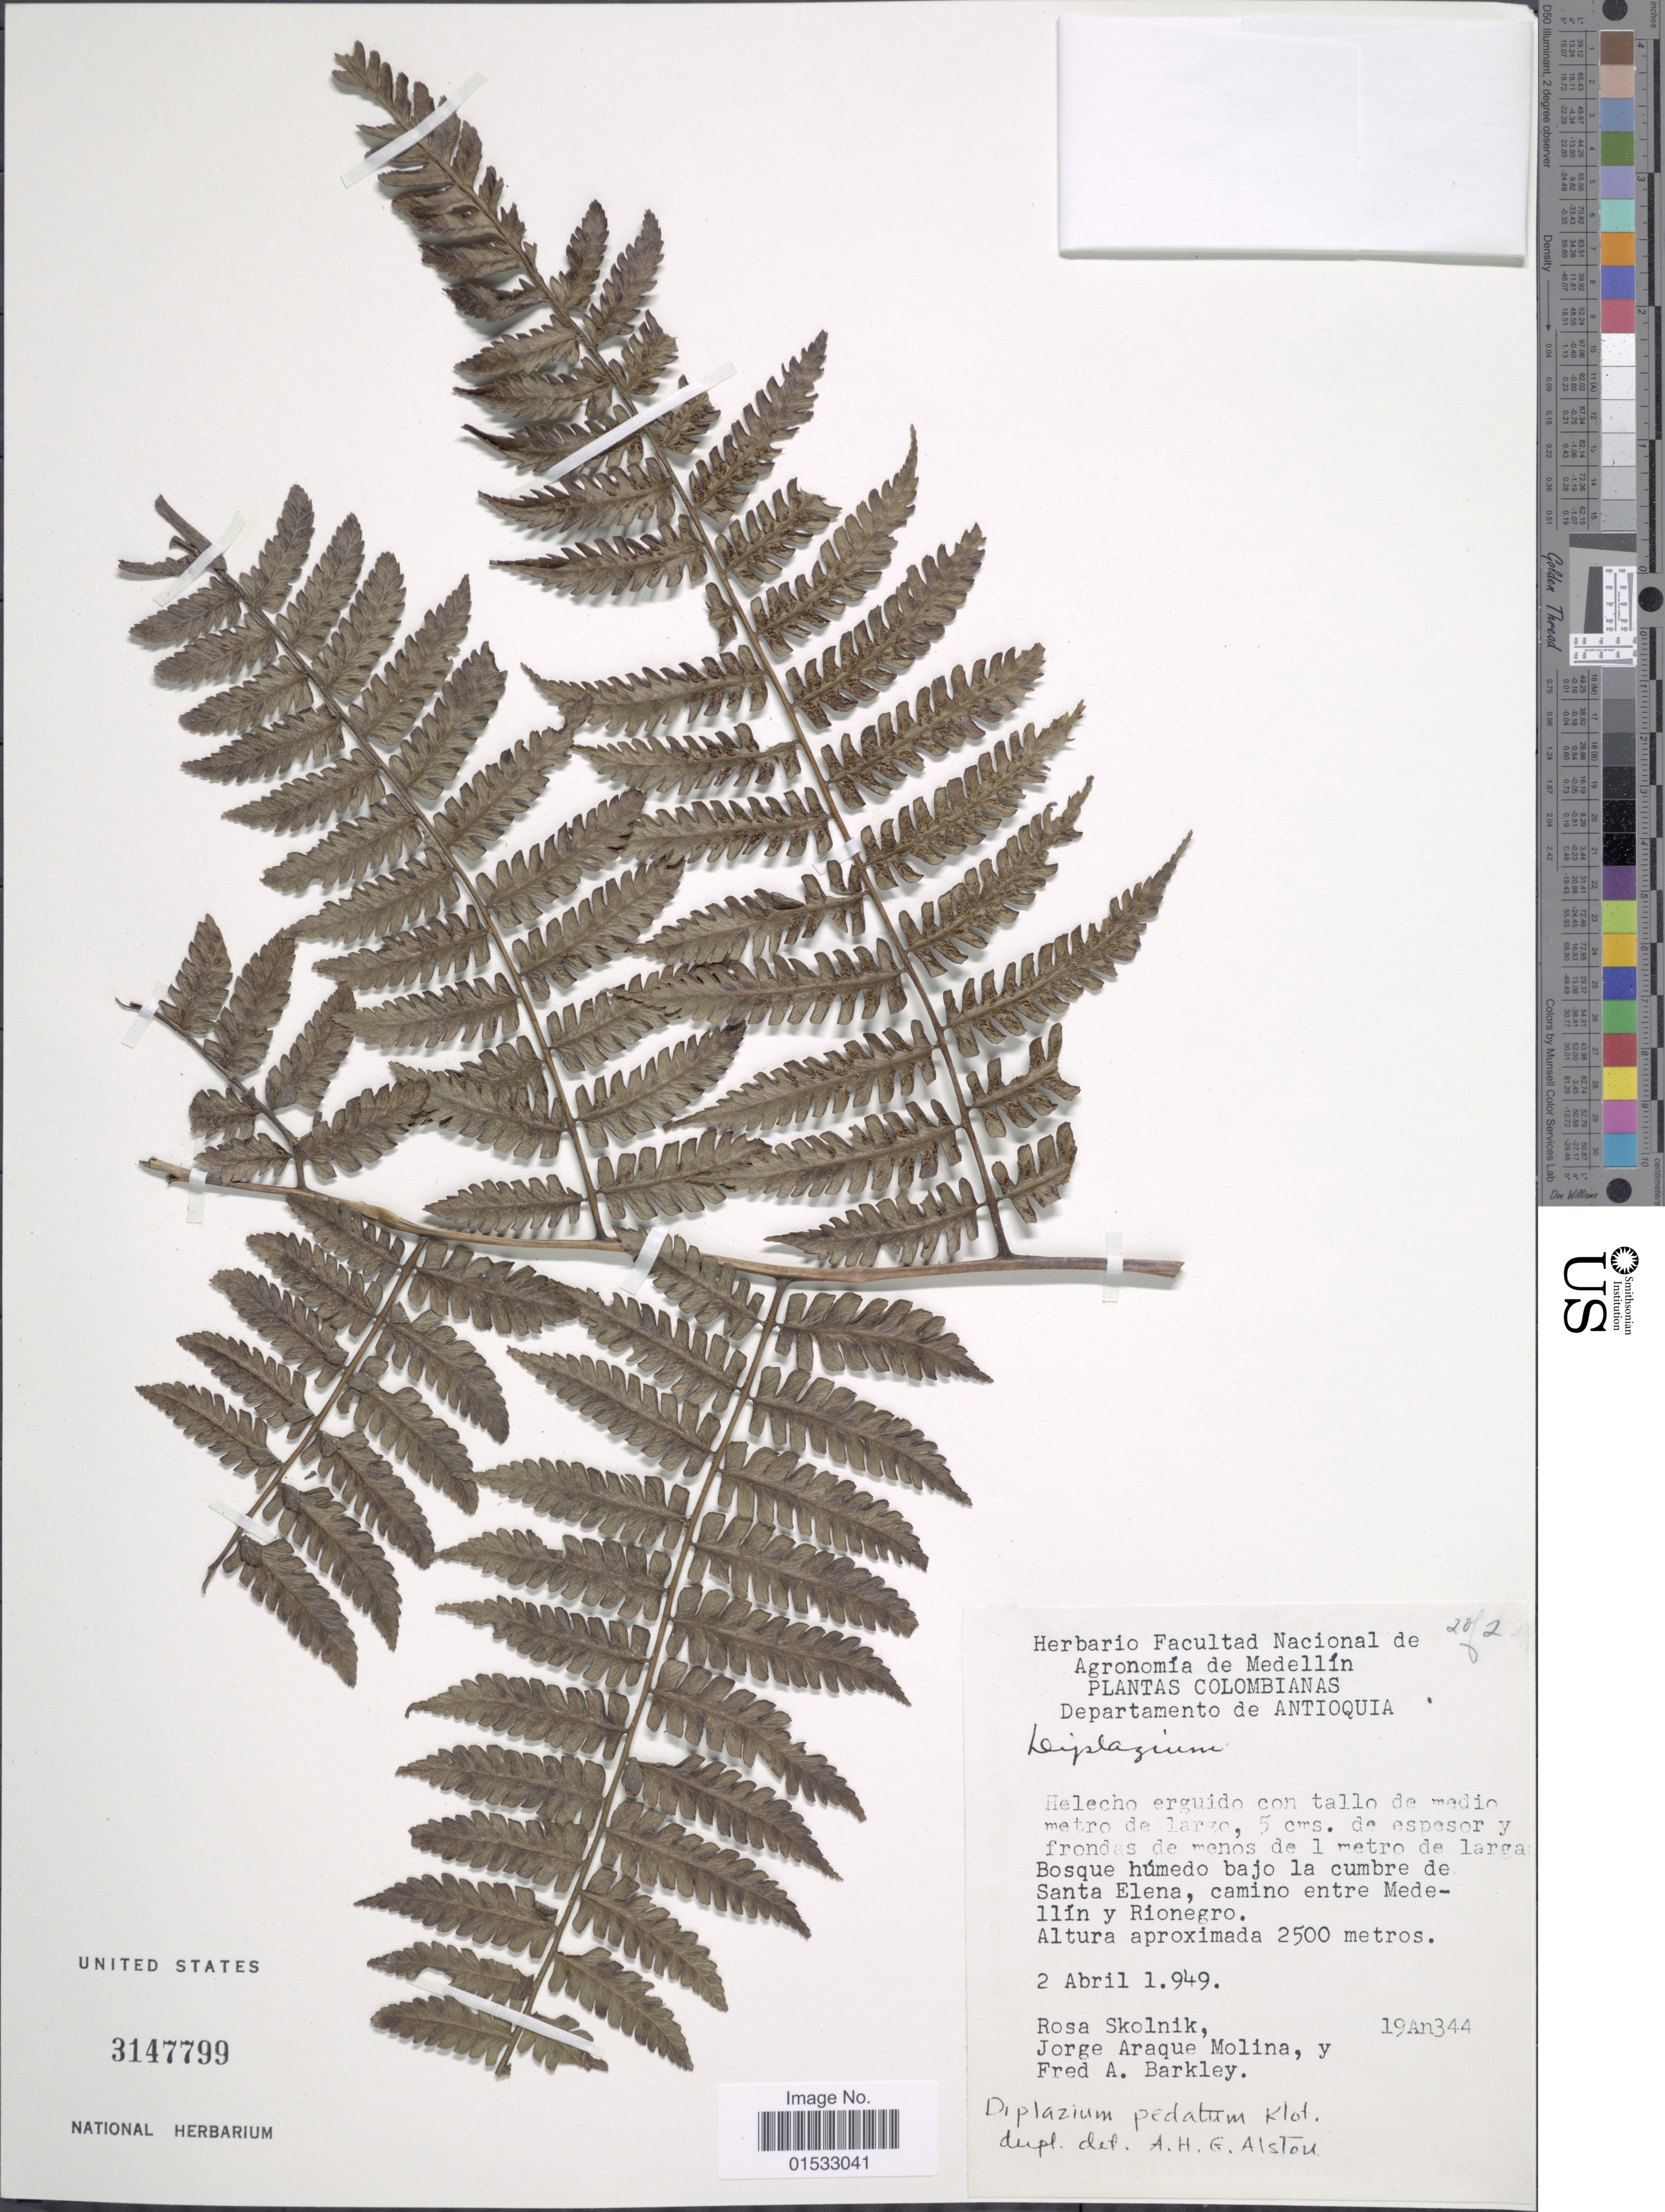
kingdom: Plantae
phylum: Tracheophyta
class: Polypodiopsida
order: Polypodiales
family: Athyriaceae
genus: Diplazium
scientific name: Diplazium pedatum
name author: Klotzsch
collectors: R. Skolnik, J. A. Molina & F. A. Barkley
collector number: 19An344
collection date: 1949-04-02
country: Colombia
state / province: Antioquia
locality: Bosque húmedo bajo la cumbre de Santa Elena, camino entre Medellín y Rionegro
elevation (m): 2500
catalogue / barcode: US 3147799